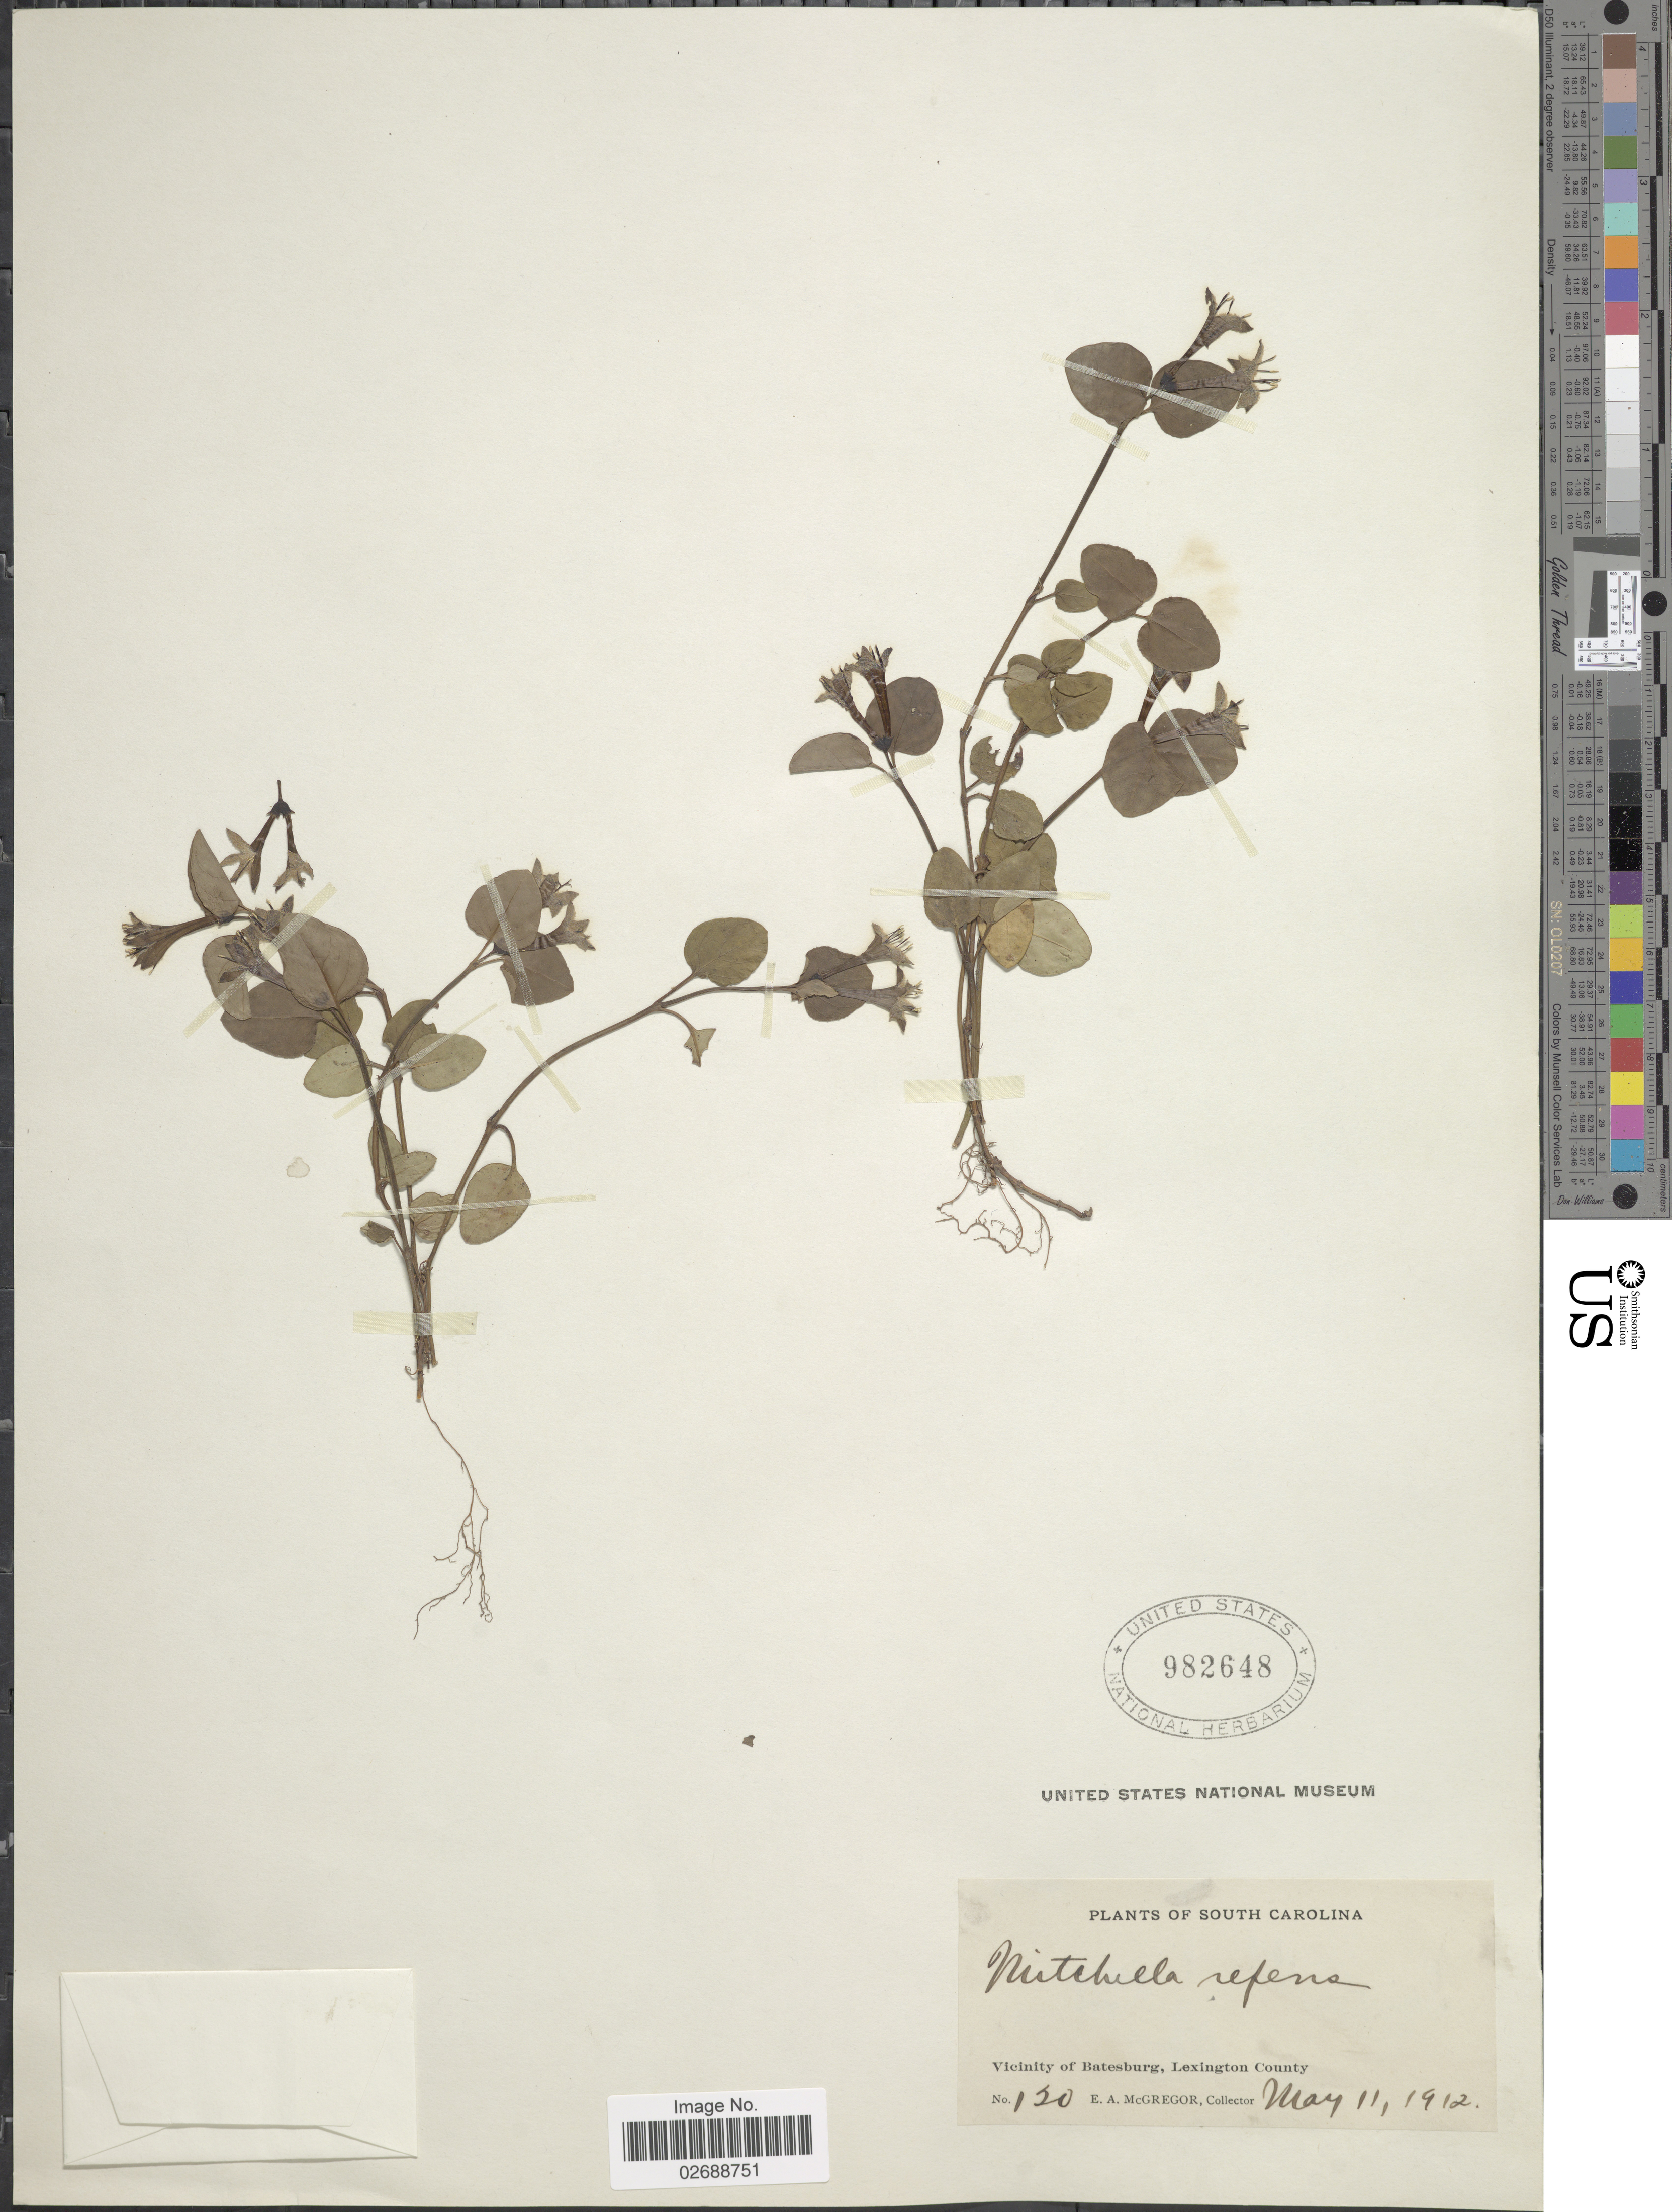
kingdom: Plantae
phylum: Tracheophyta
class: Magnoliopsida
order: Gentianales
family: Rubiaceae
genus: Mitchella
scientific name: Mitchella repens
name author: L.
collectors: E. A. McGregor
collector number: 120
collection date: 1912-05-11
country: United States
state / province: South Carolina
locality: Vicinity of Batesburg, Lexington County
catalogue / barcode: US 982648